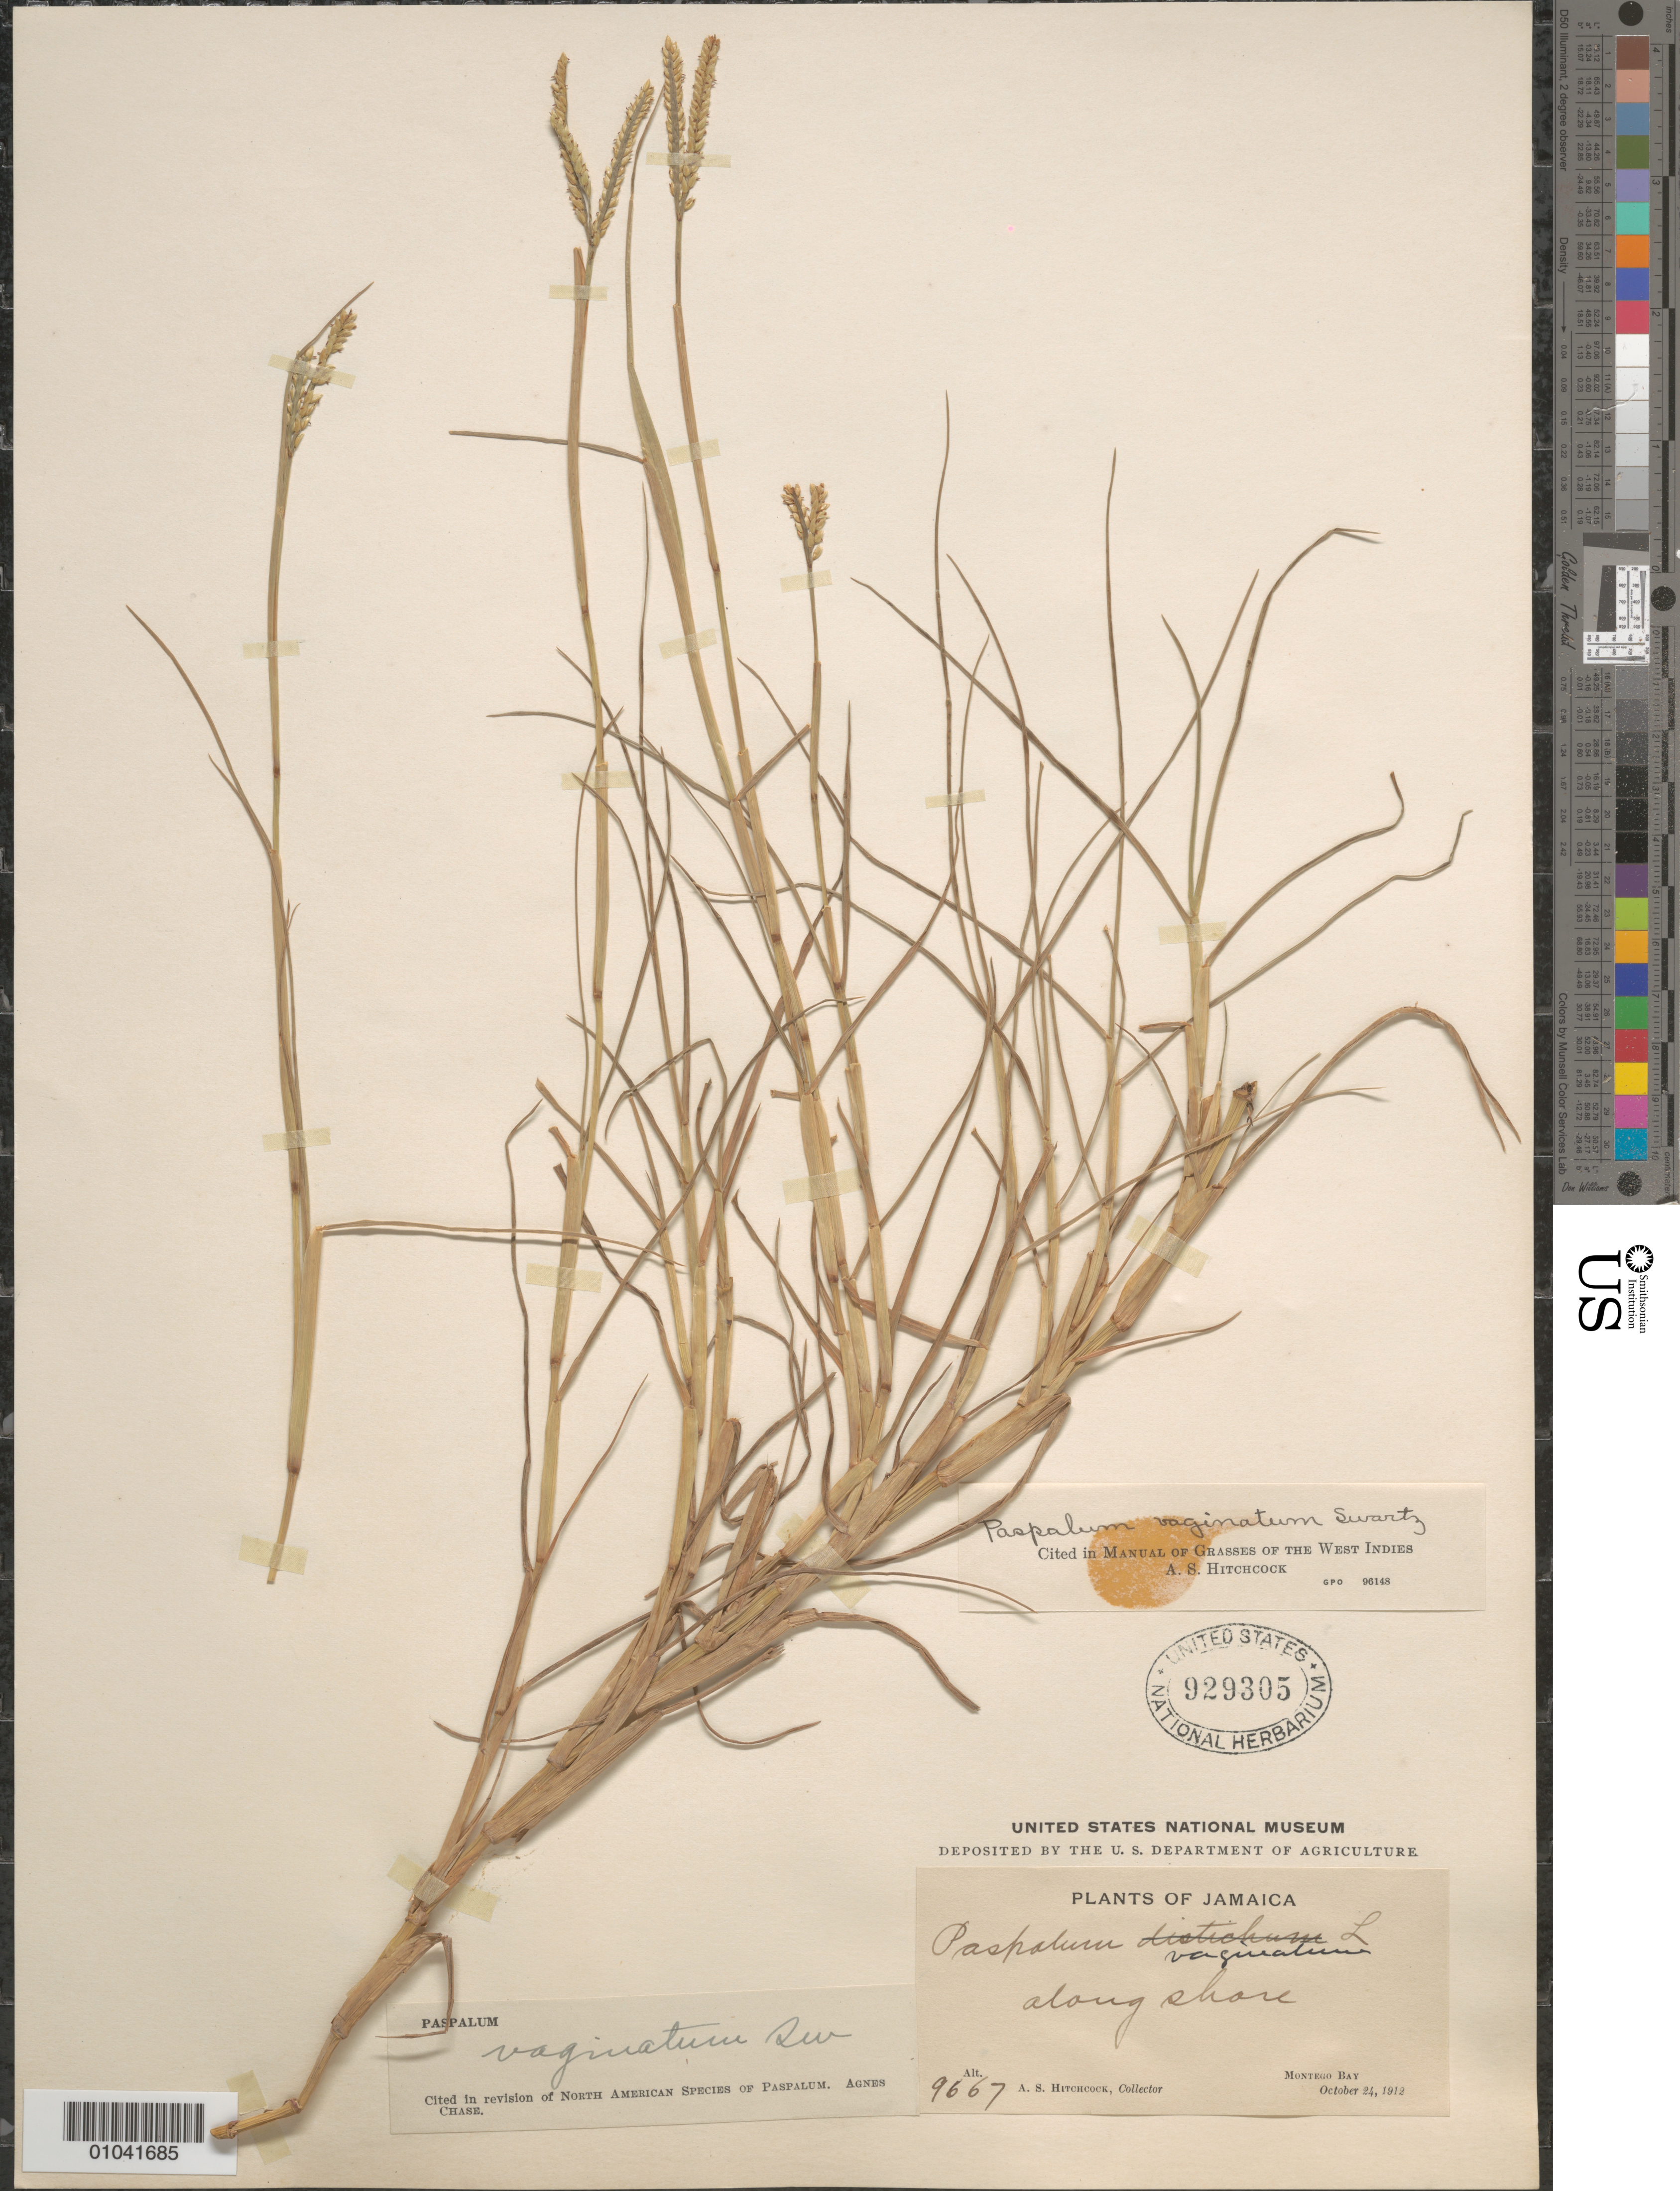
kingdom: Plantae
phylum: Tracheophyta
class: Liliopsida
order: Poales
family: Poaceae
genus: Paspalum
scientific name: Paspalum vaginatum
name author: Sw.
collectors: A. S. Hitchcock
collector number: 9667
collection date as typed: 24 Oct 1912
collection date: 1912-10-24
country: Jamaica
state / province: Saint James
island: Jamaica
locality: Montego Bay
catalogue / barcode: US 929305